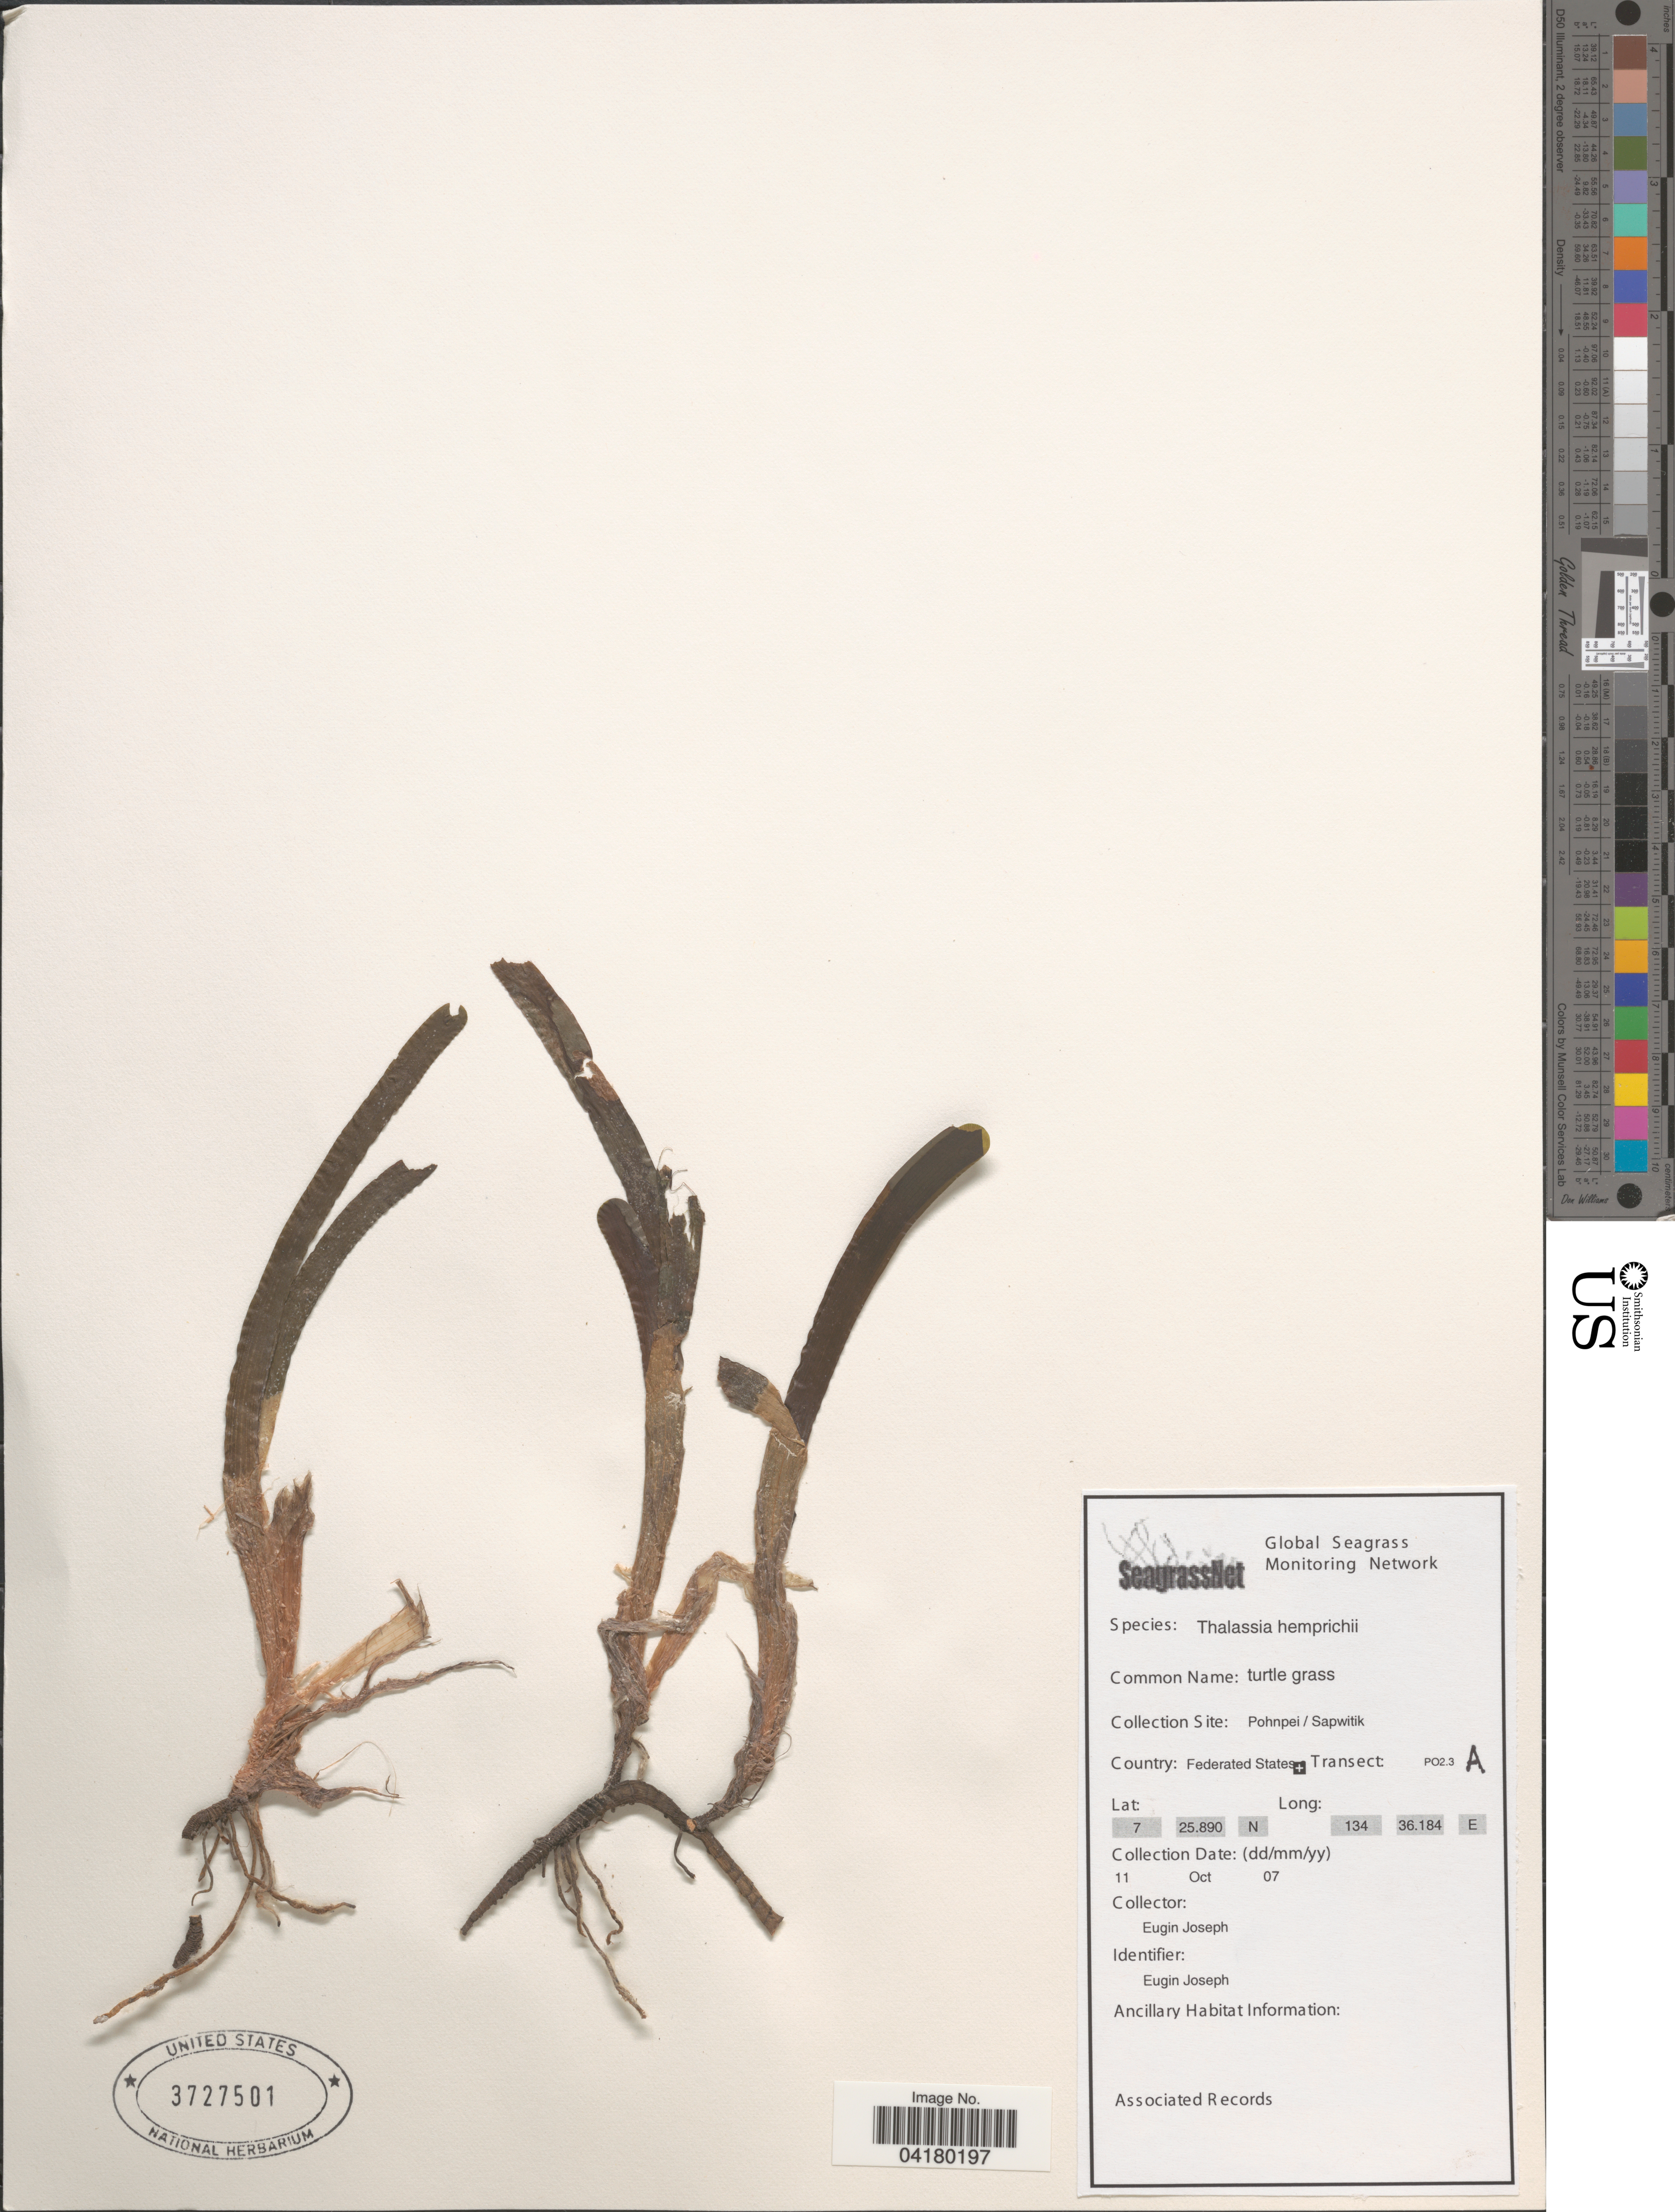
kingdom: Plantae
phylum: Tracheophyta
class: Liliopsida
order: Alismatales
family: Hydrocharitaceae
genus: Thalassia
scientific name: Thalassia hemprichii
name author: Asch.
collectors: E. Joseph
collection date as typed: Transcribed d/m/y: 11/10/7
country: Micronesia, Federated States of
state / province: Pohnpei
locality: Sapwitik. Federated States. Transect: PO2.3 A.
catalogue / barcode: US 3727501